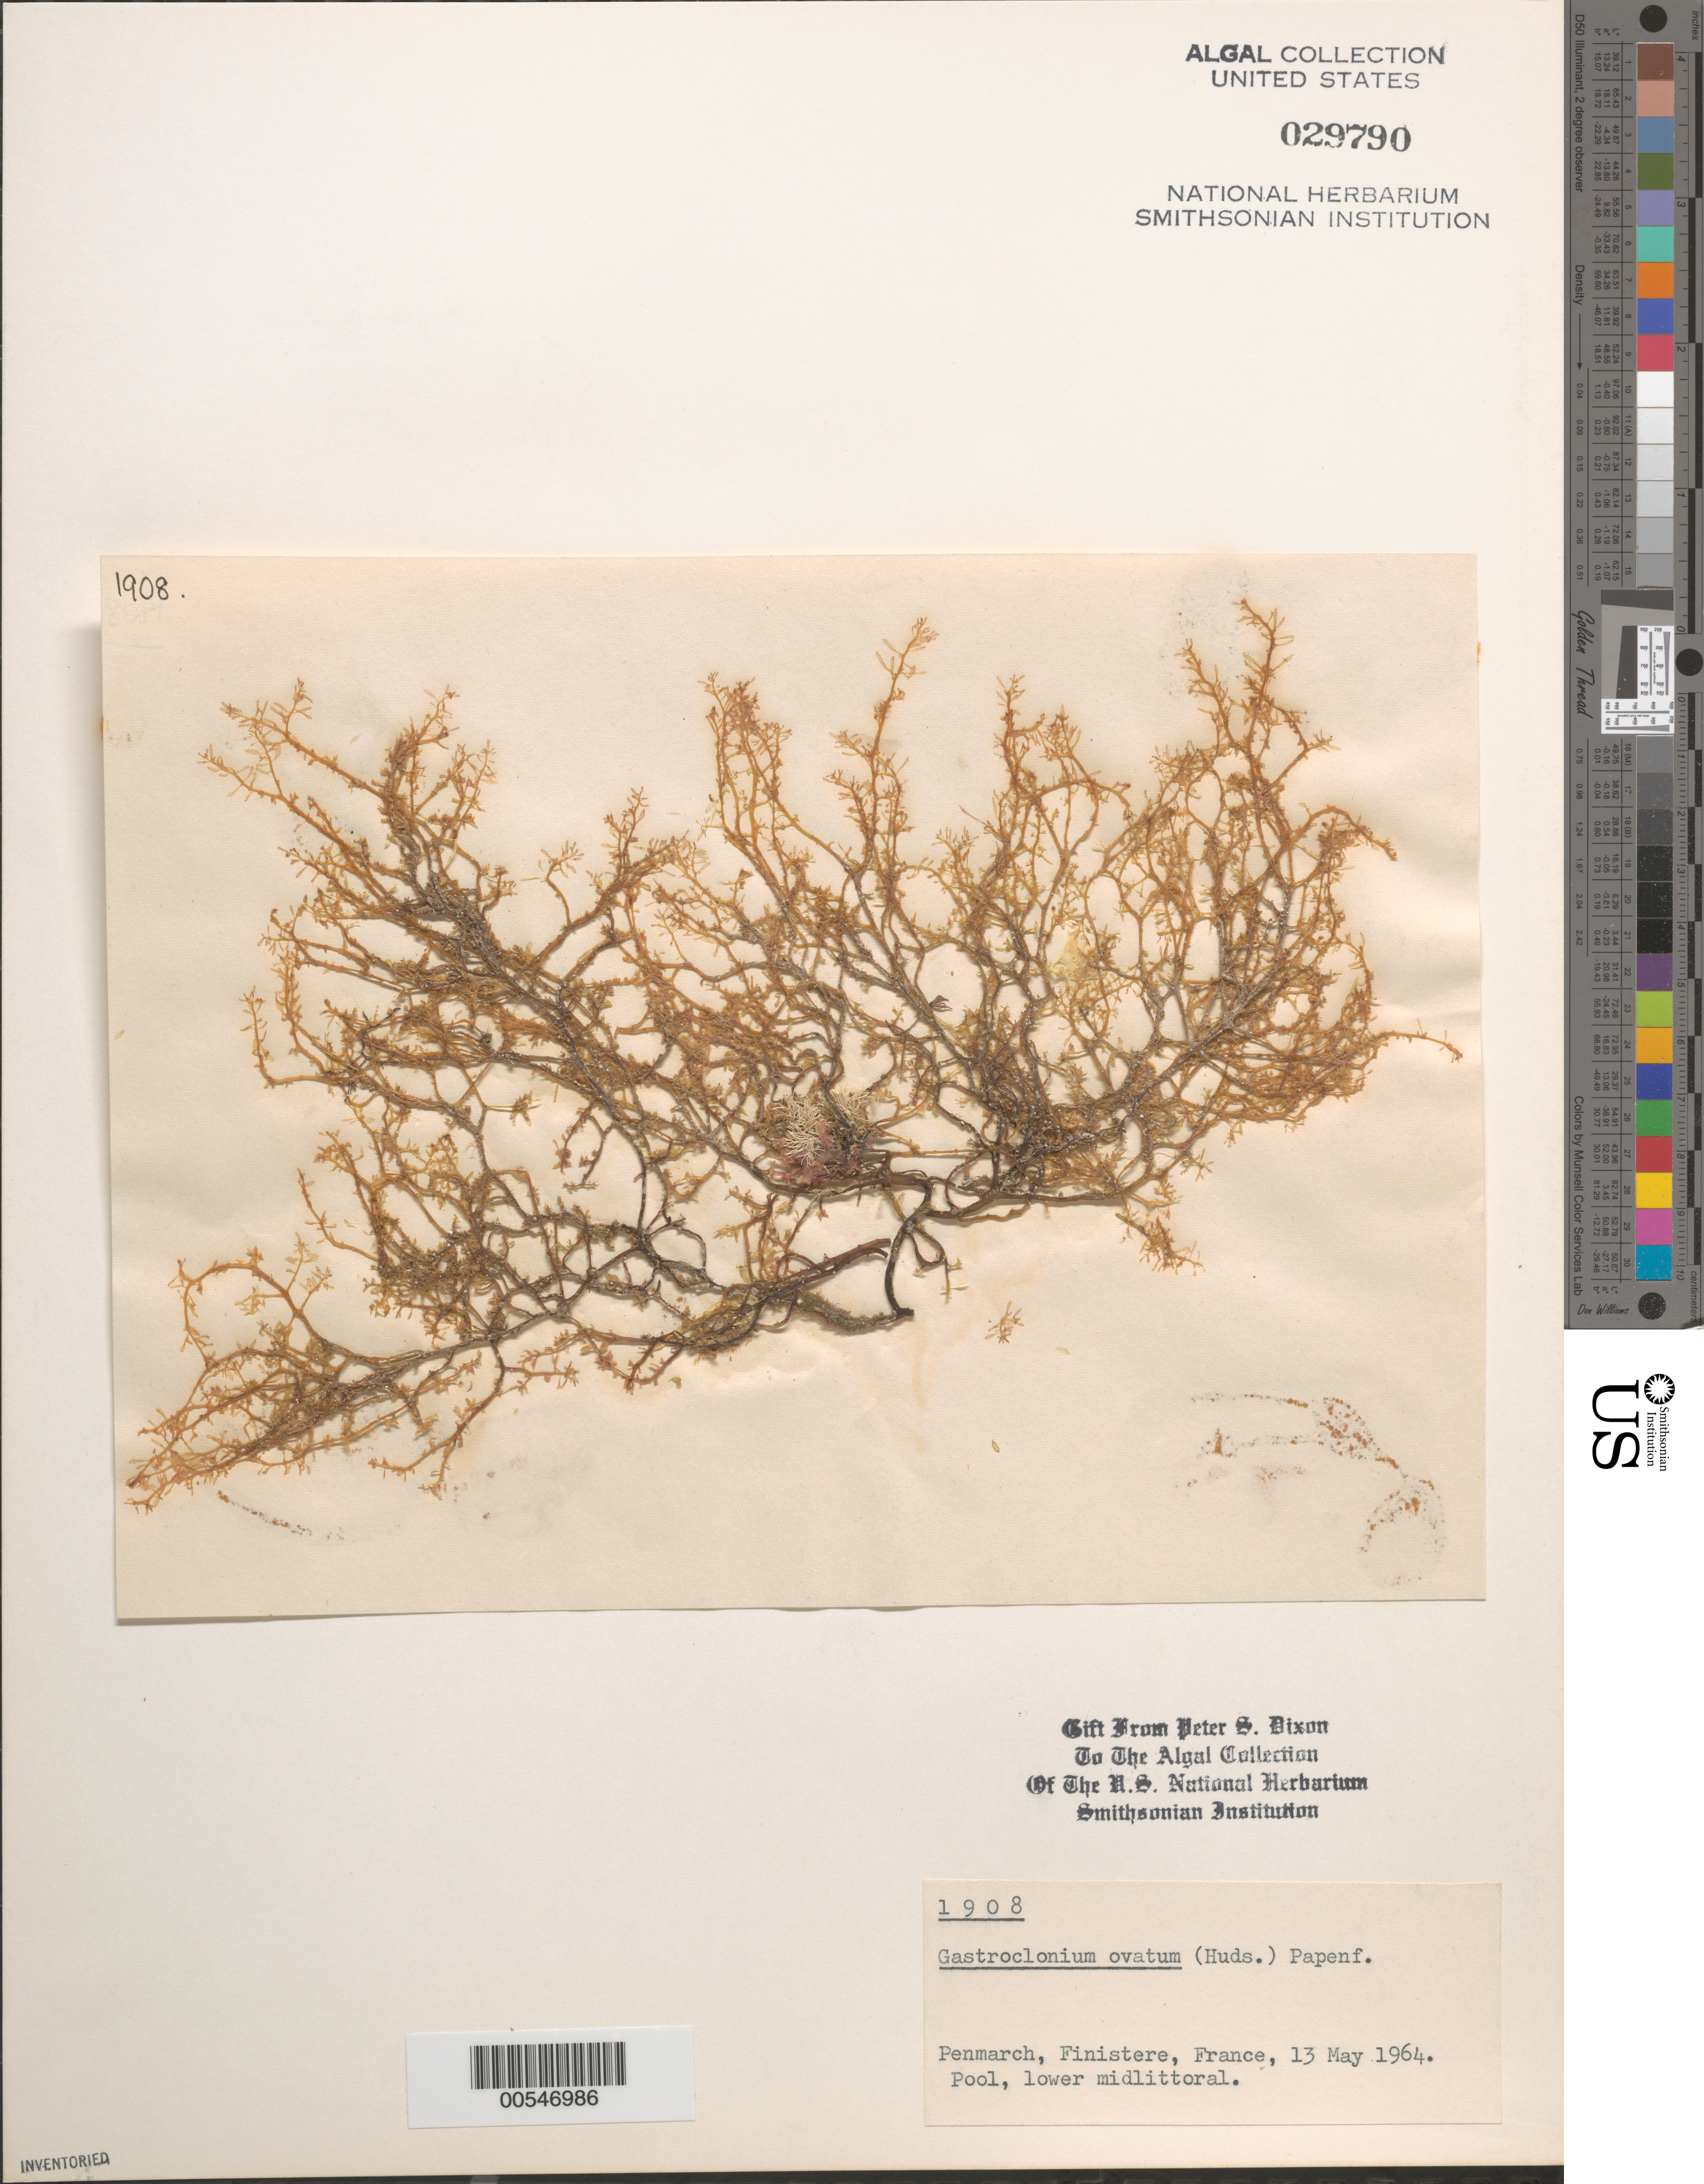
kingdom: Plantae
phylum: Rhodophyta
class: Florideophyceae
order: Rhodymeniales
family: Champiaceae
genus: Gastroclonium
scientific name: Gastroclonium ovatum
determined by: Dixon, P. S.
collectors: P. S. Dixon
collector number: PSD 1908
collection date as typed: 13 May 1964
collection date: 1964-05-13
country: France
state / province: Bretagne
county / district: Finistère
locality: Penmarch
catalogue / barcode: US 29790